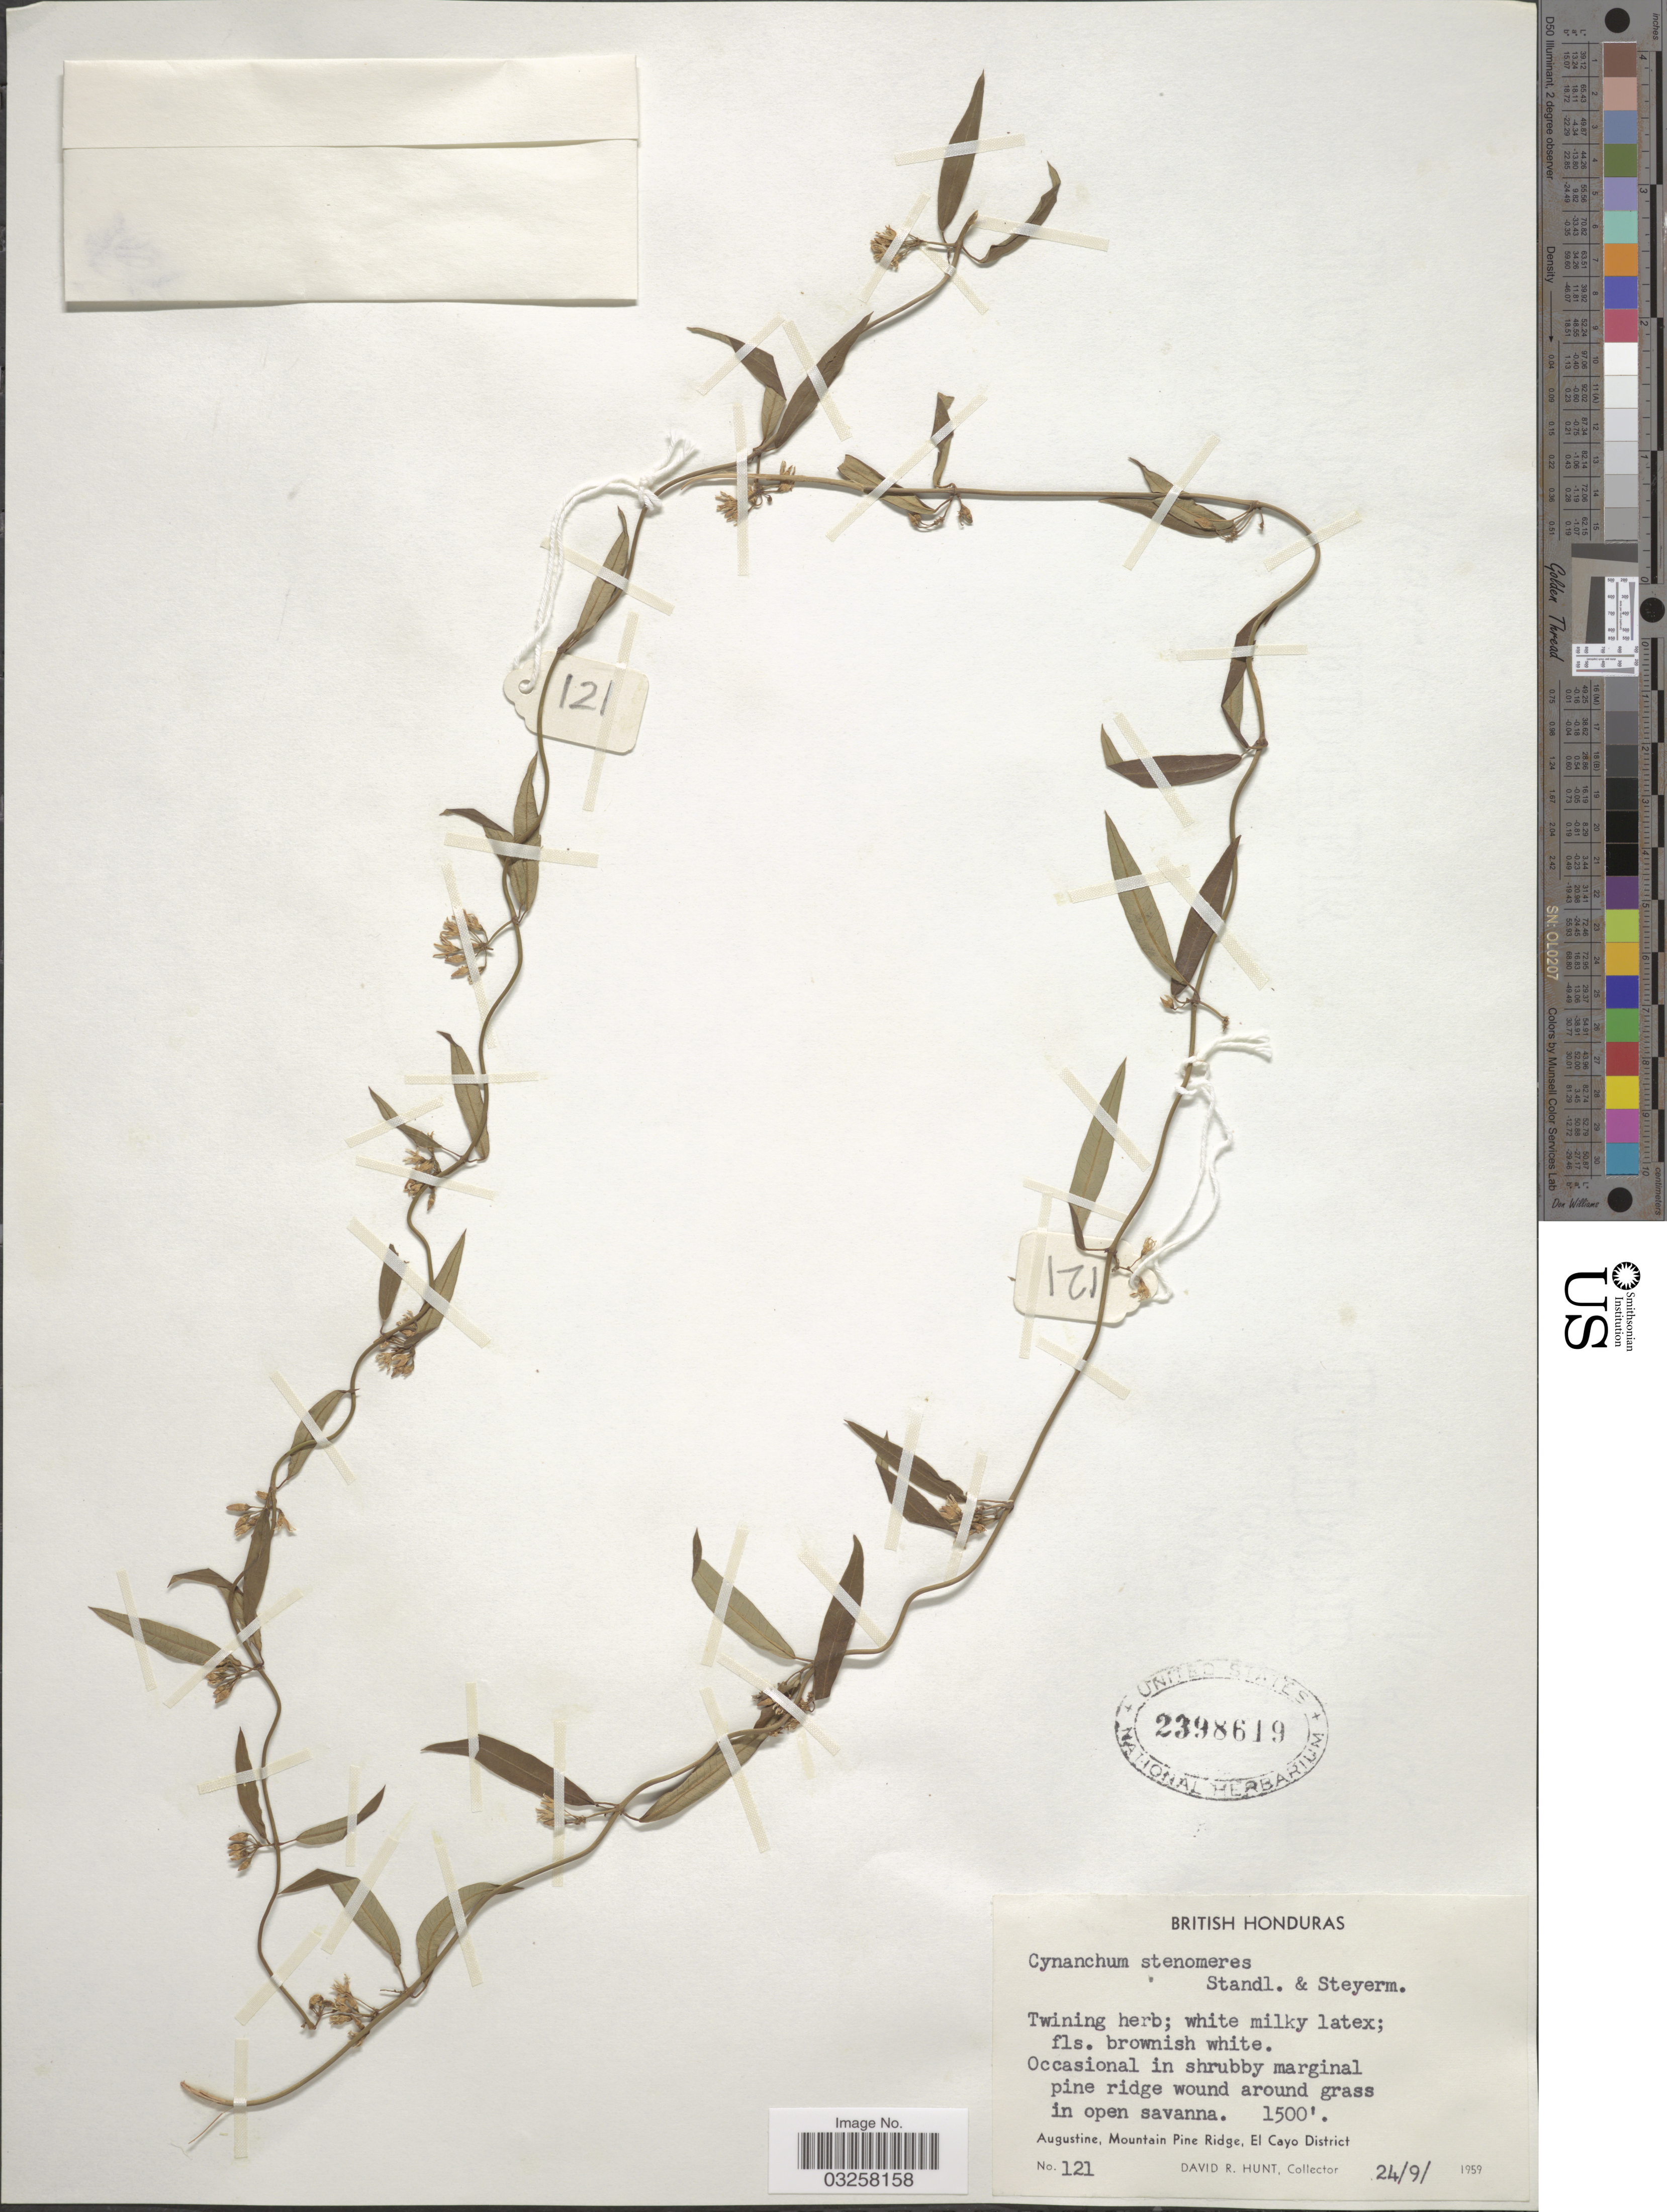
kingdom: Plantae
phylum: Tracheophyta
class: Magnoliopsida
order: Gentianales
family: Apocynaceae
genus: Metastelma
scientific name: Metastelma stenomeres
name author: (Standl. & Steyerm.) W.D. Stevens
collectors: D. R. Hunt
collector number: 121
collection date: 1959-09-24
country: Belize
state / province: Cayo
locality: British Honduras, Augustine, Mountain Pine Ridge, El Cayo District.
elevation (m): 457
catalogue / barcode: US 2398619